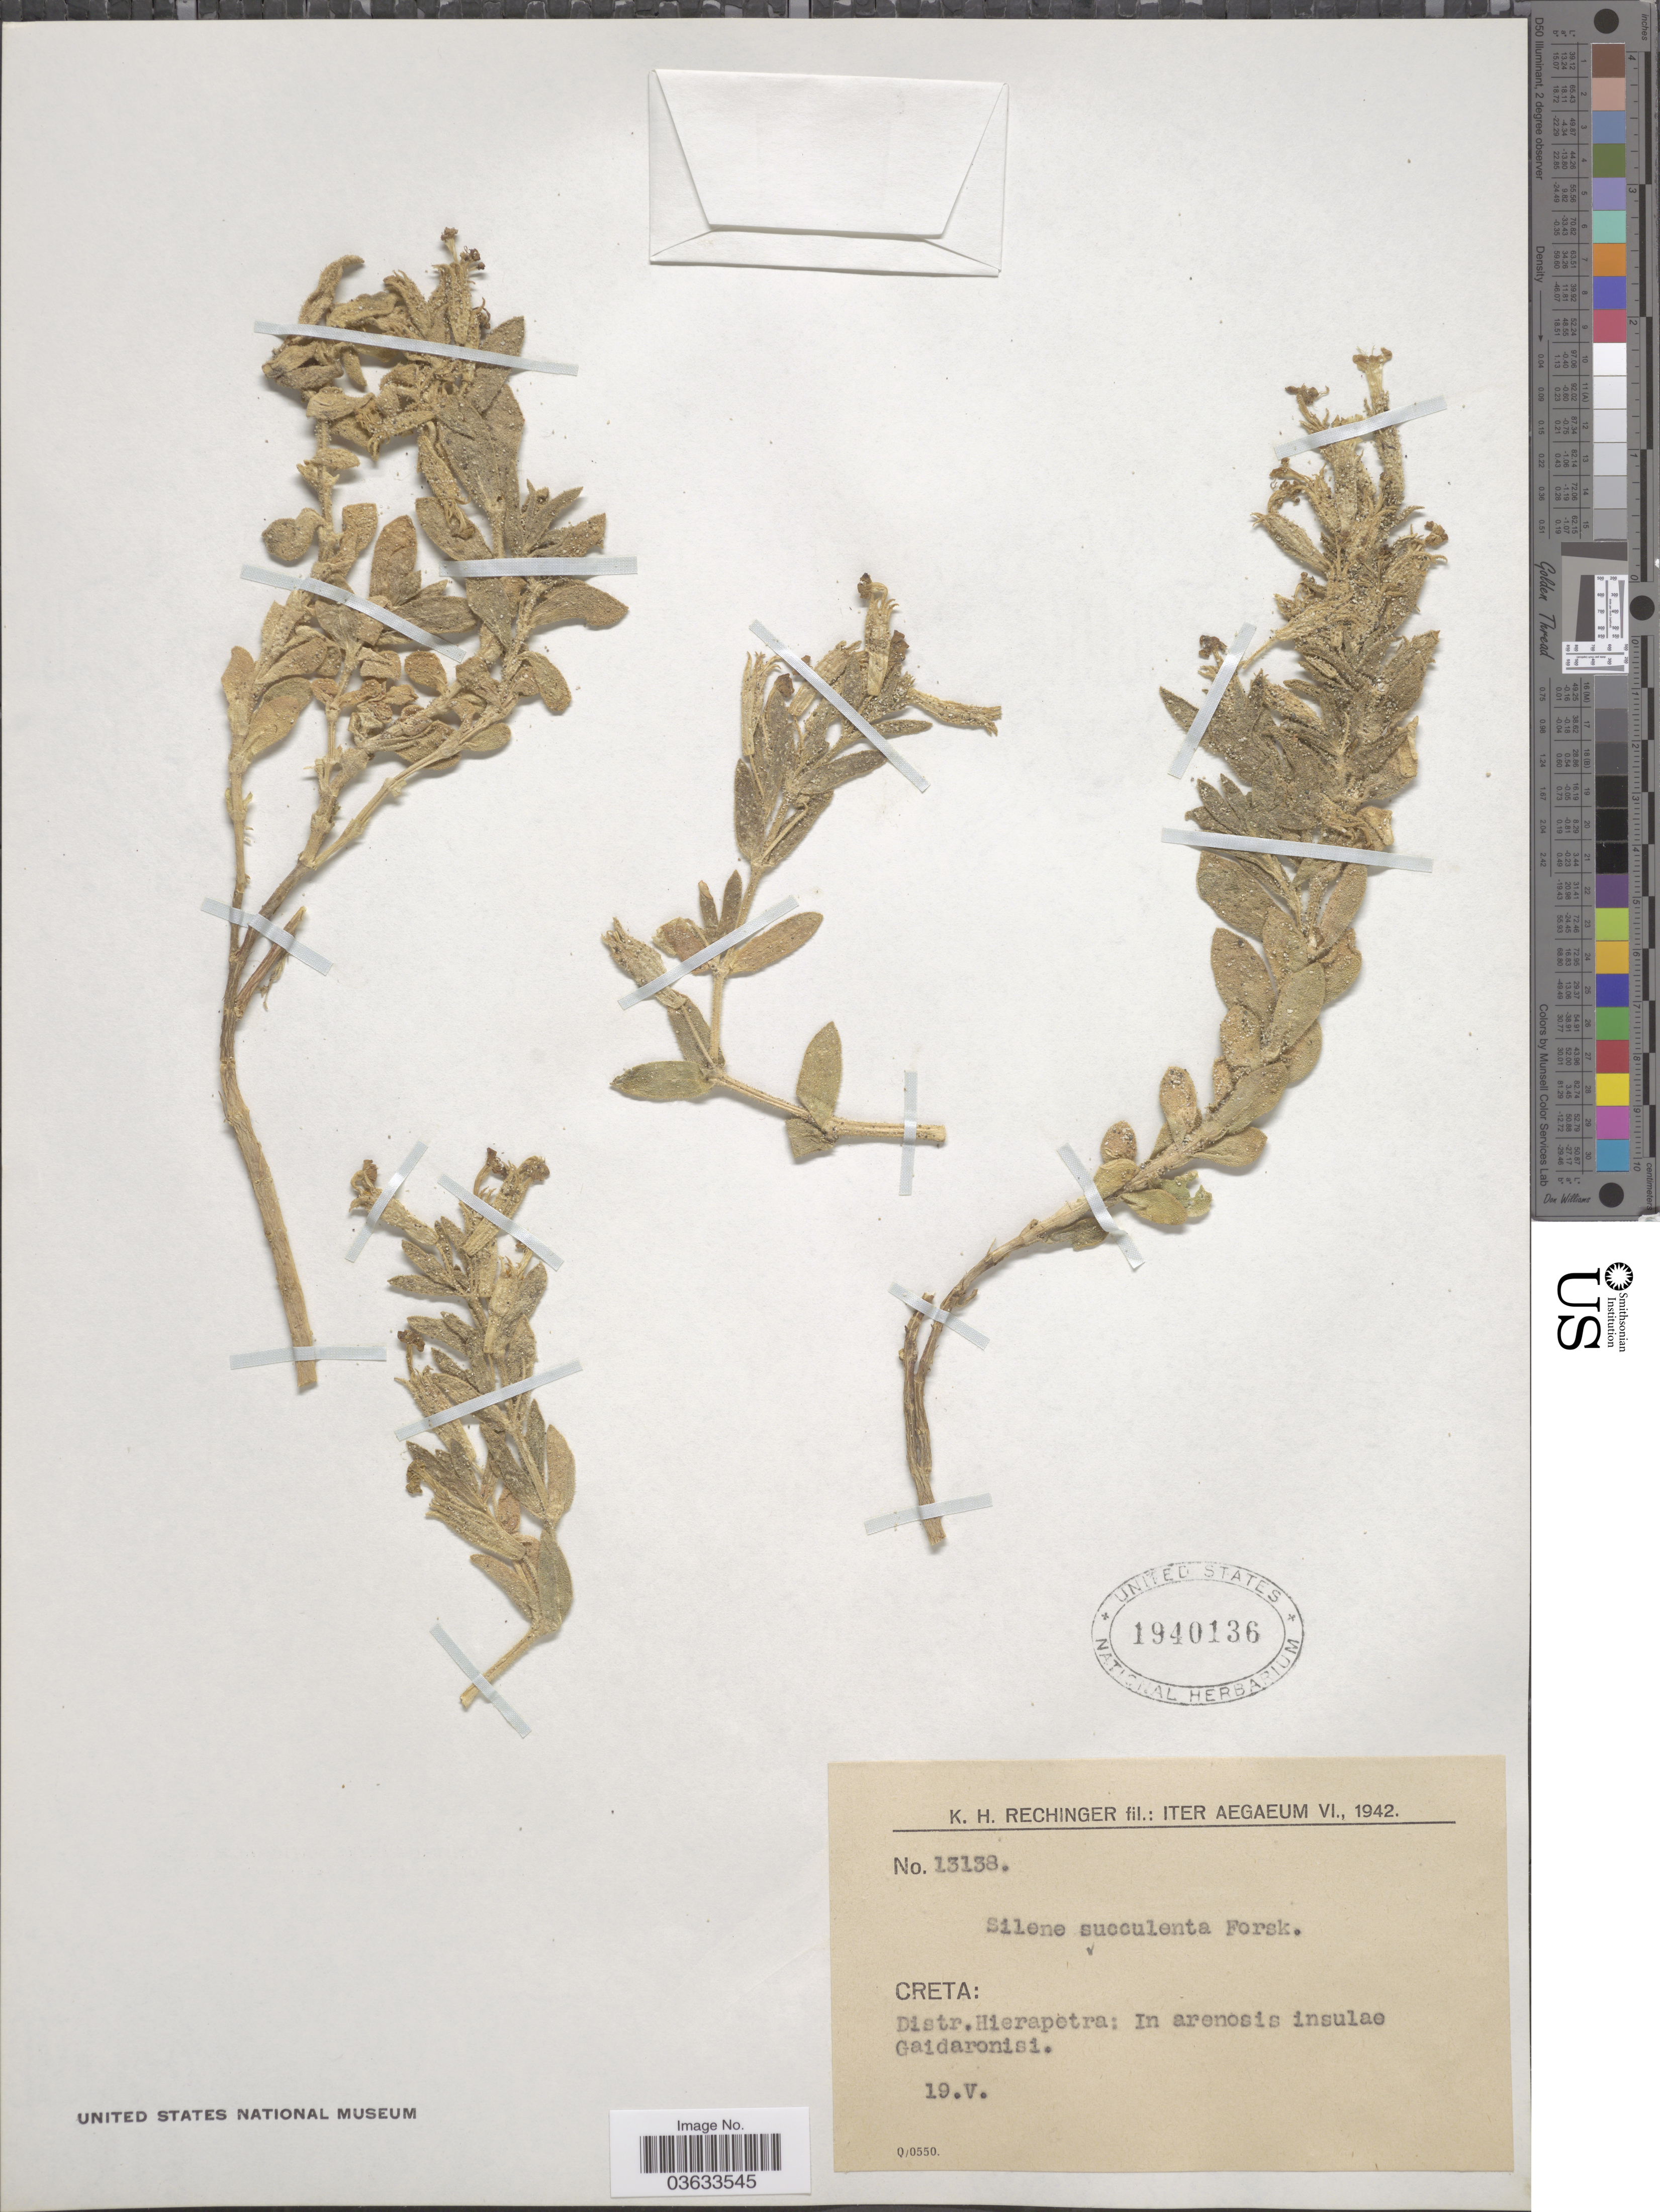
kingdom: Plantae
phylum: Tracheophyta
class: Magnoliopsida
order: Caryophyllales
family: Caryophyllaceae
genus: Silene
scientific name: Silene succulenta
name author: Forssk.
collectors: K. H. Rechinger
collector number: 13138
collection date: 1942-05-19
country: Greece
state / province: Crete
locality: Iter Aegæum. Creta: Distr. Hierapetra: In arenosis insulæ Gaidaronisi.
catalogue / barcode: US 1940136